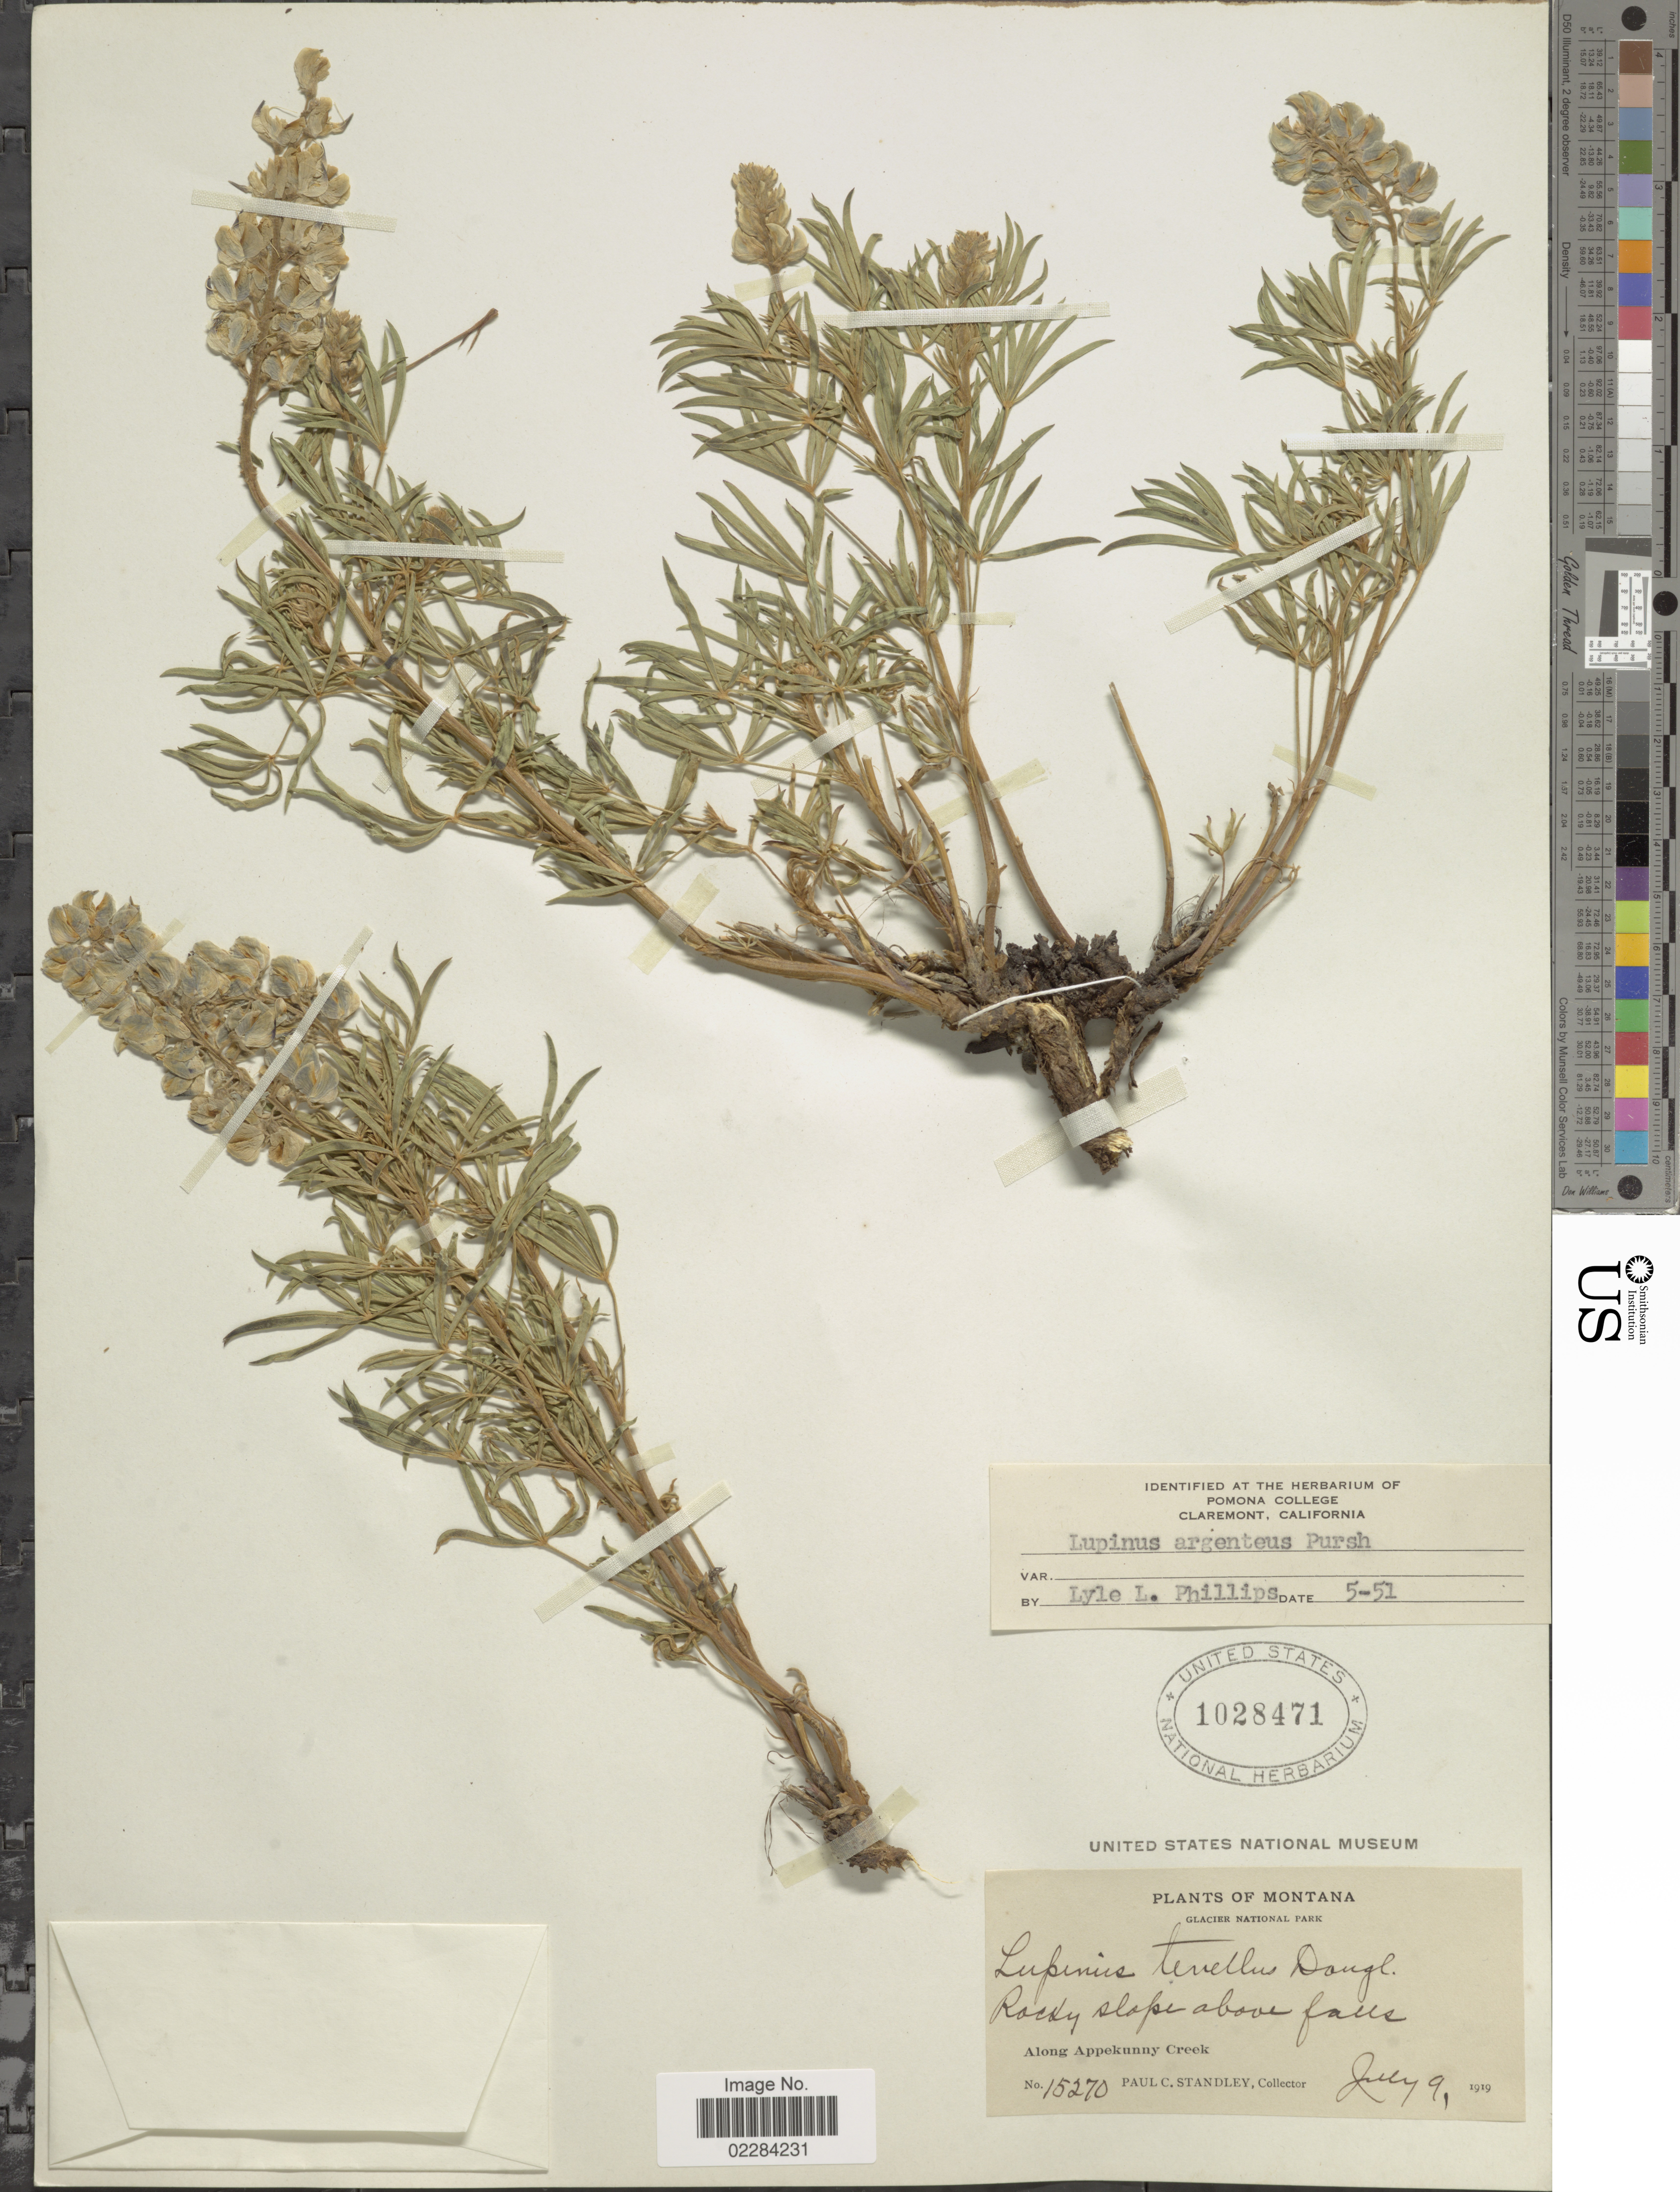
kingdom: Plantae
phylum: Tracheophyta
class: Magnoliopsida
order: Fabales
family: Fabaceae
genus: Lupinus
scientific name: Lupinus argenteus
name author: Pursh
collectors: P. C. Standley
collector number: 15270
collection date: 1919-07-09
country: United States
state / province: Montana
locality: Glacier National Park. Rocky slope above falls. Along Appekuny Creek.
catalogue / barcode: US 1028471